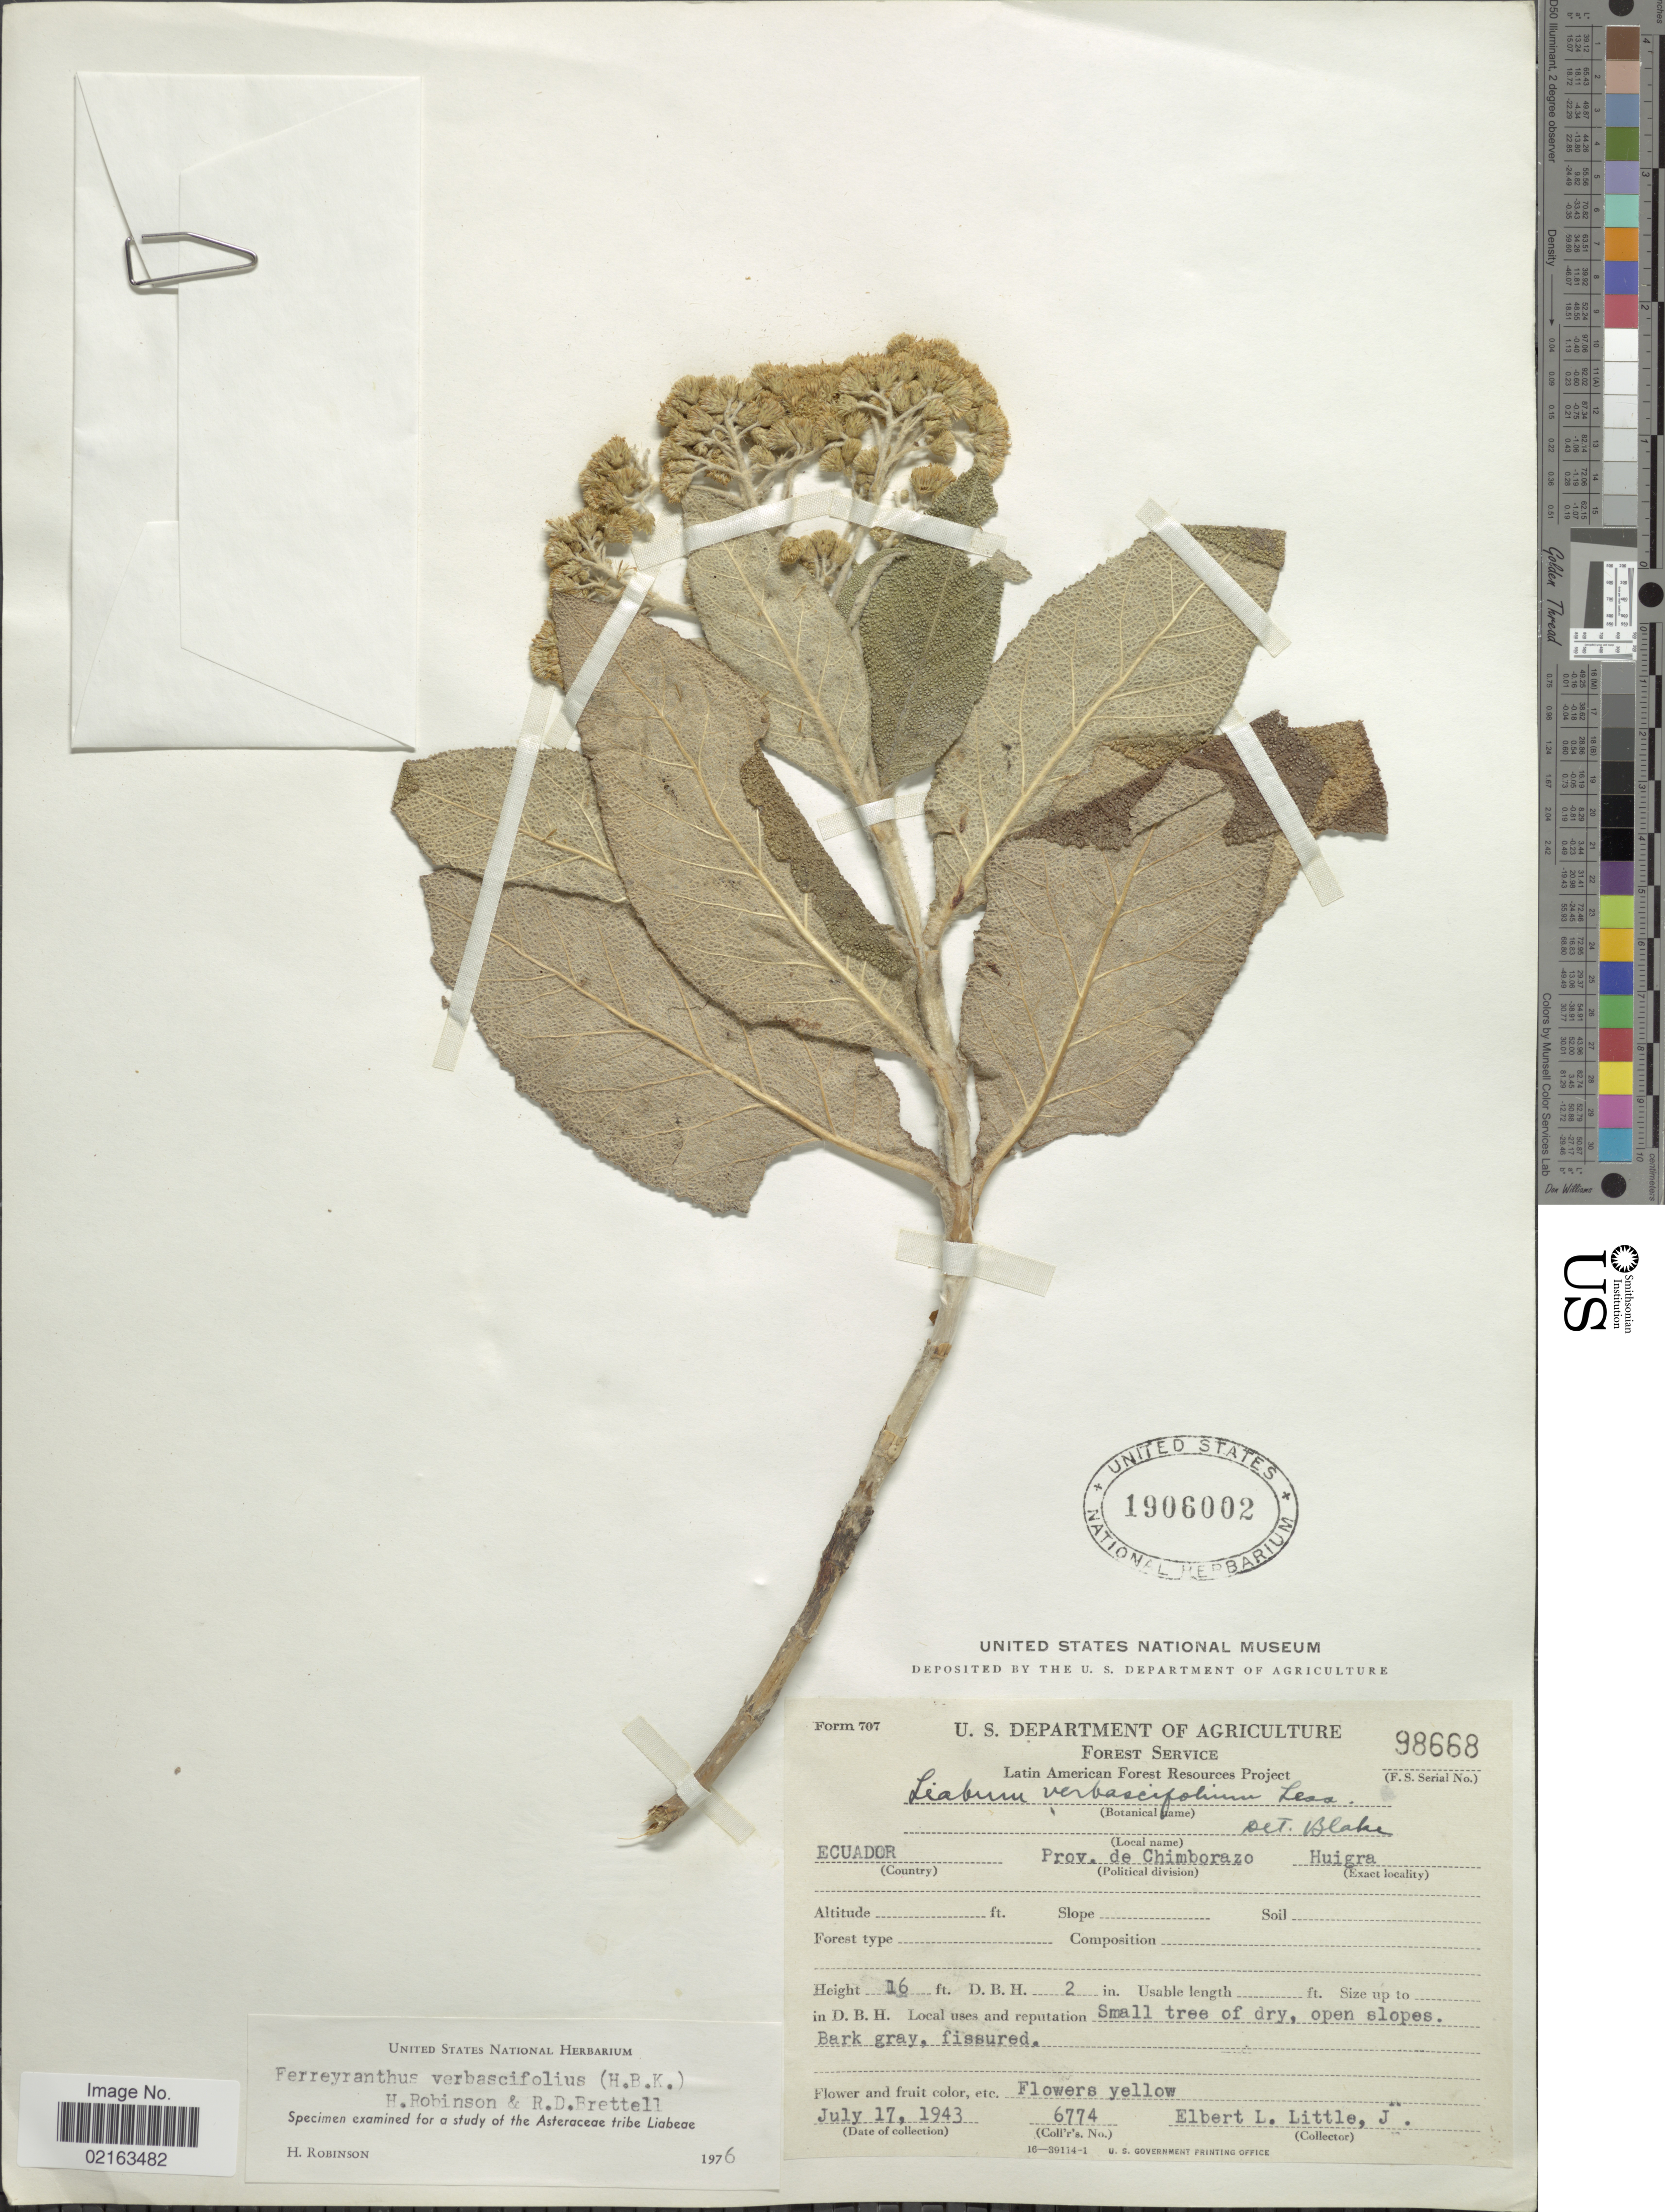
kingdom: Plantae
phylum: Tracheophyta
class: Magnoliopsida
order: Asterales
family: Asteraceae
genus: Ferreyranthus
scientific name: Ferreyranthus verbascifolius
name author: (Kunth) H. Rob. & Brettell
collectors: E. L. Little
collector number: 6774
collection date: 1943-07-17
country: Ecuador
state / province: Chimborazo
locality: Prov. de Chimborazo. Huigra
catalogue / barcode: US 1906002